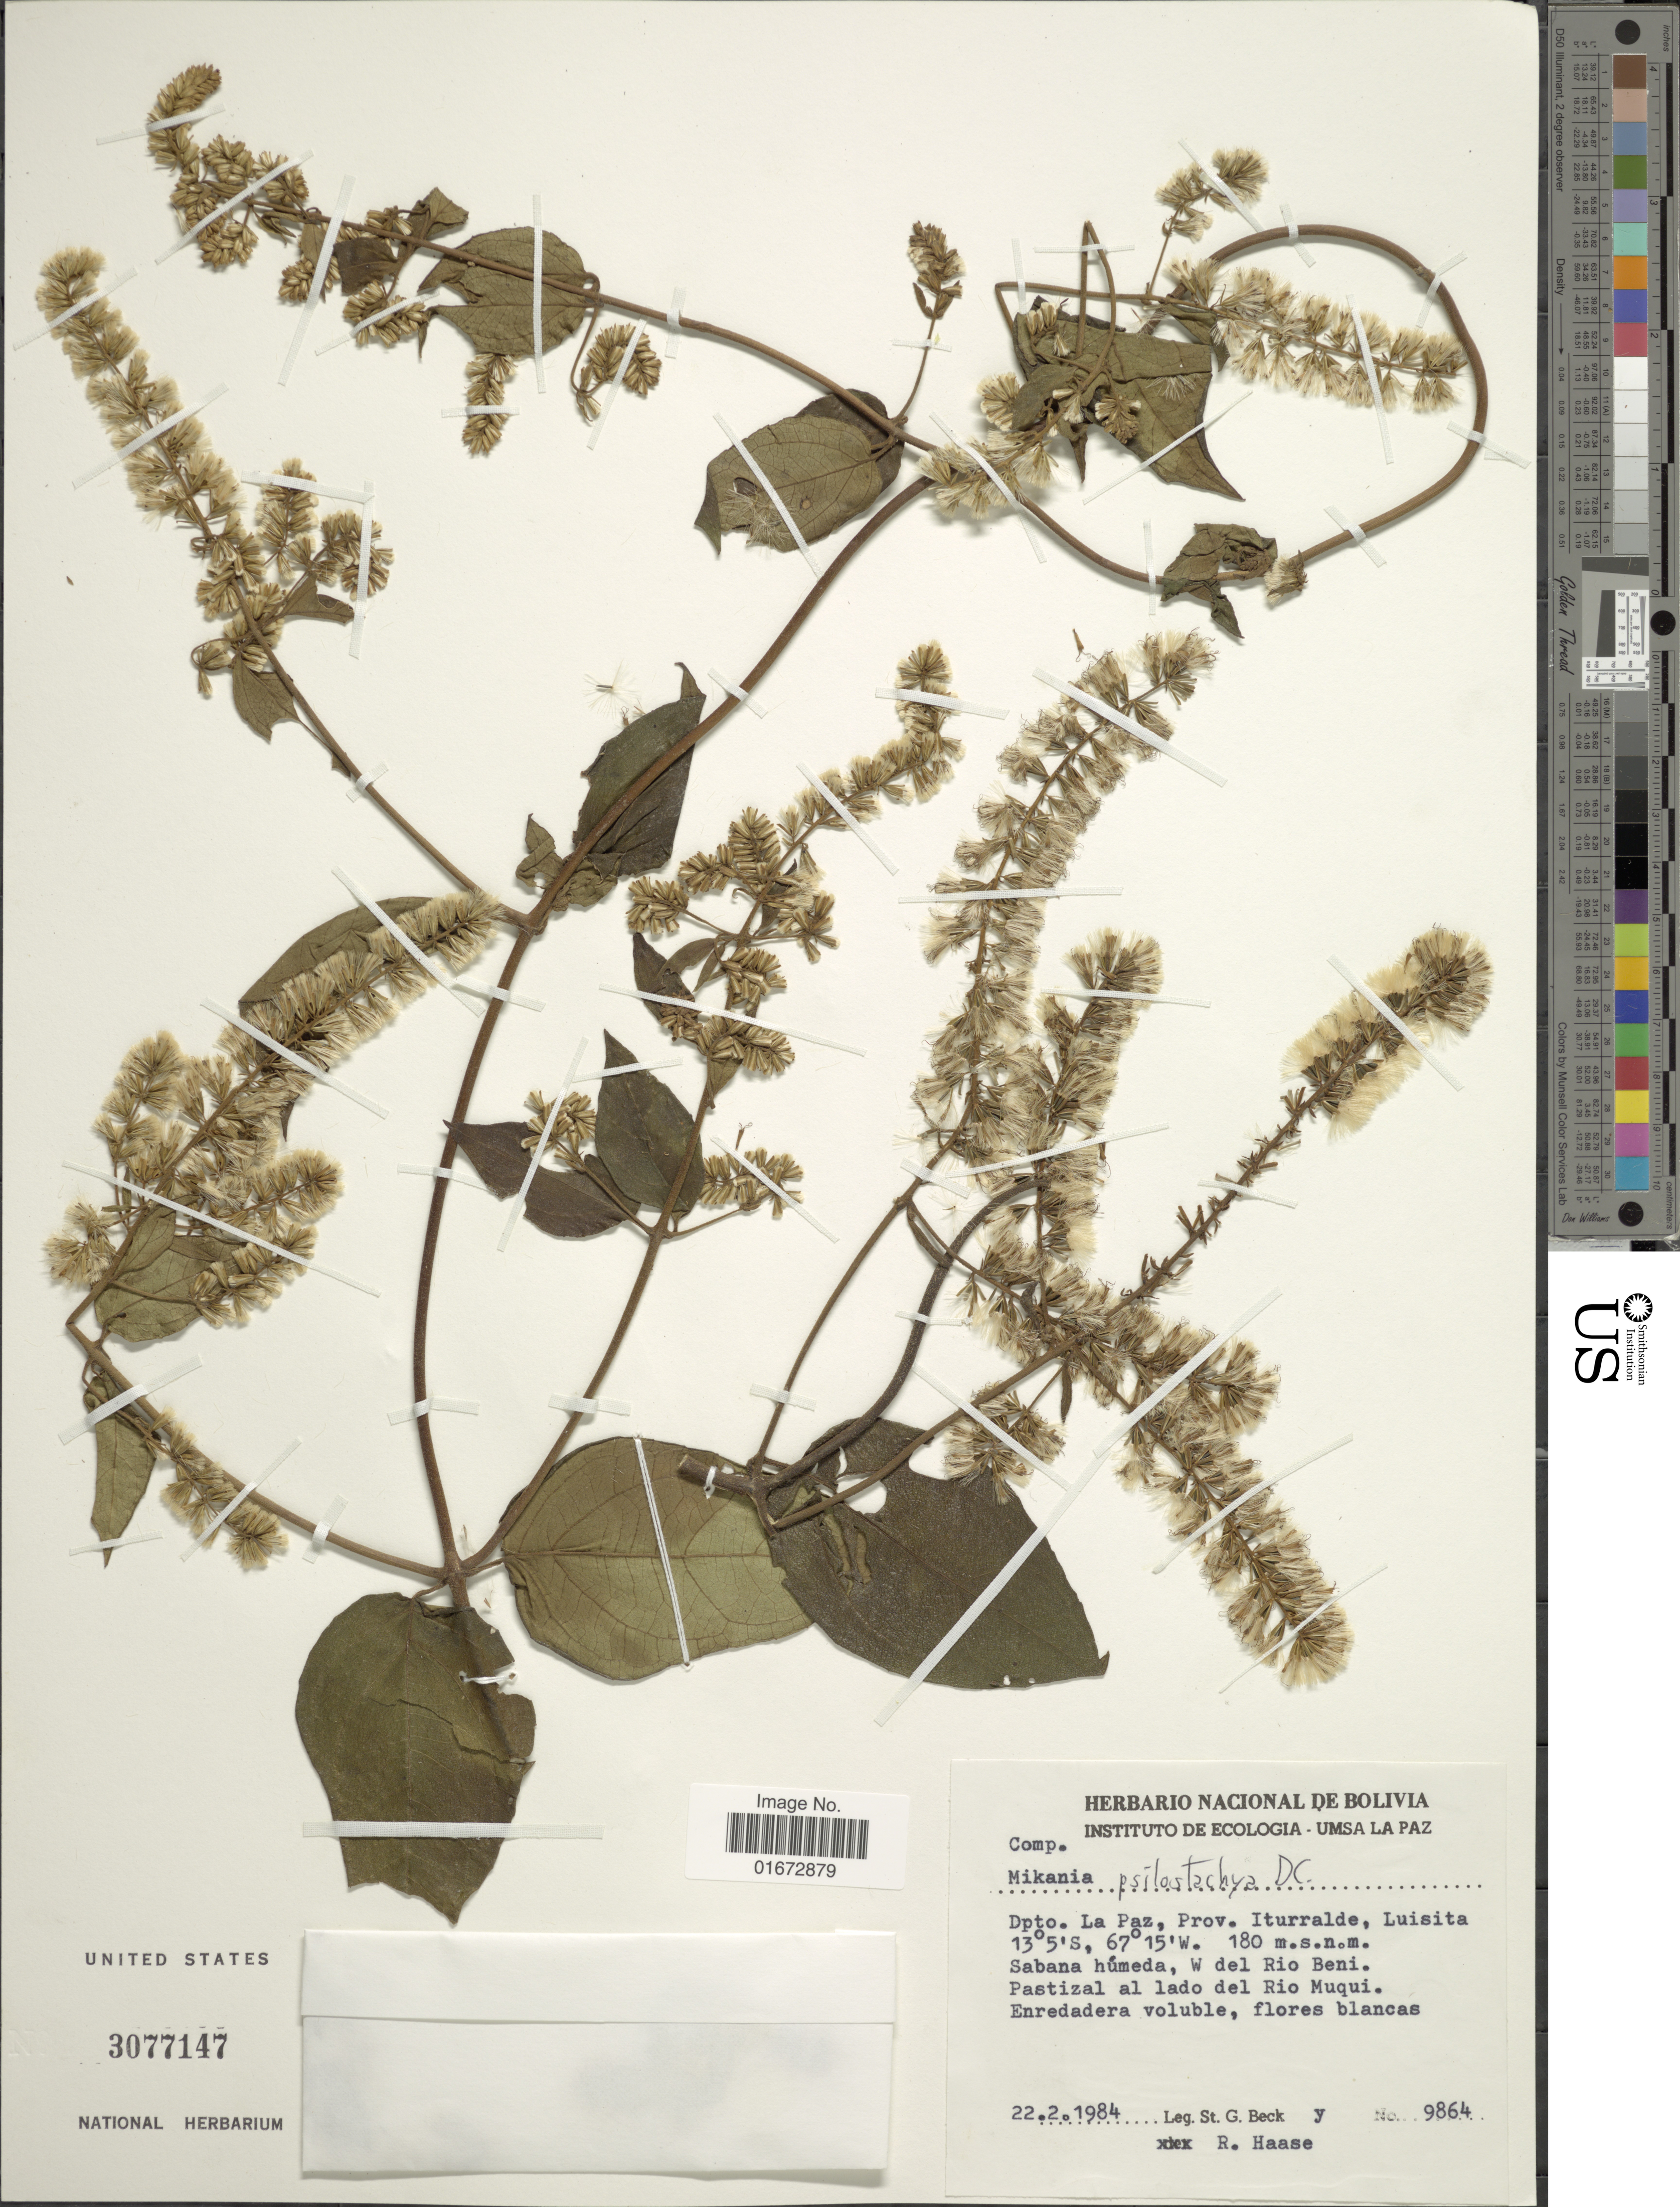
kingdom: Plantae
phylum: Tracheophyta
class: Magnoliopsida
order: Asterales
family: Asteraceae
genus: Mikania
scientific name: Mikania psilostachya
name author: DC.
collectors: S. G. Beck & R. Haase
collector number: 9864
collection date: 1984-02-22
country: Bolivia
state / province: La Paz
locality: Dpto. La Paz, Prov. Iturralde, Luisita. Sabana húmeda, W del Rio Beni. Pastizal al lado del Rio Muqui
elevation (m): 180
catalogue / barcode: US 3077147